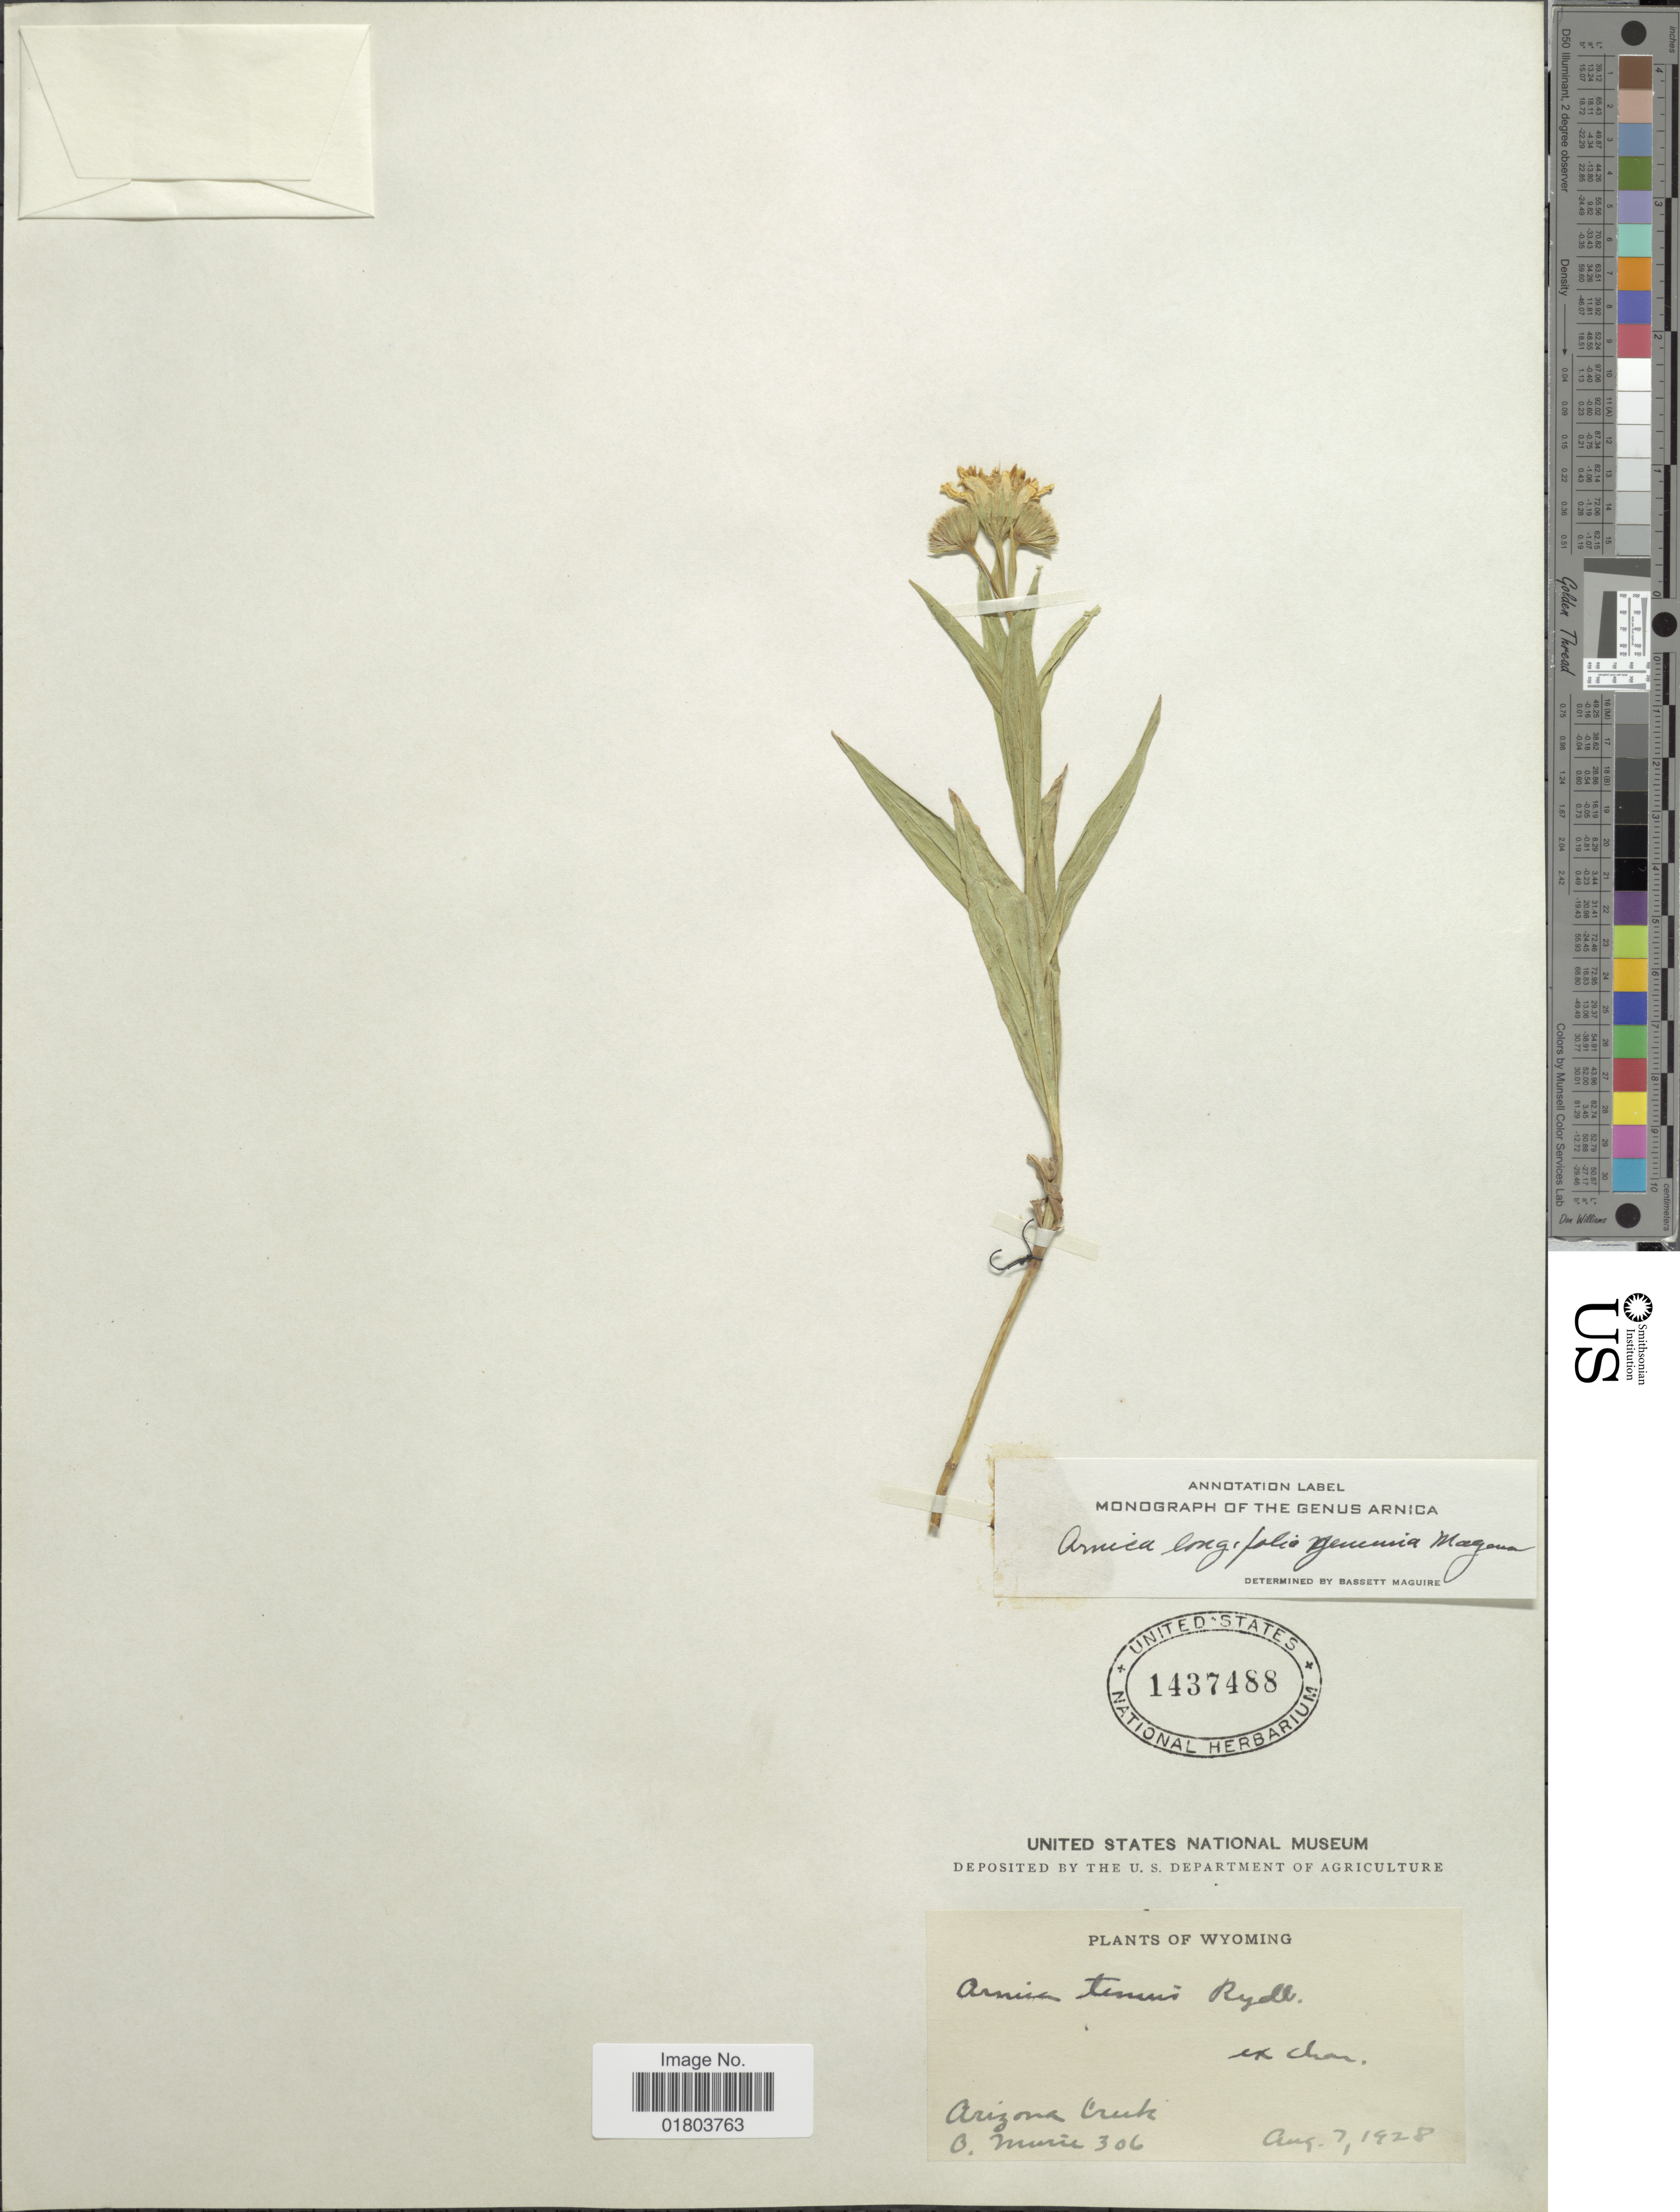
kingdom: Plantae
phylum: Tracheophyta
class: Magnoliopsida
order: Asterales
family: Asteraceae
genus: Arnica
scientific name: Arnica longifolia subsp. genuina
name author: Maguire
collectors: O. Murie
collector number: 306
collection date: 1928-08-07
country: United States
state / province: Wyoming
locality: Arizona Creek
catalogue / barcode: US 1437488